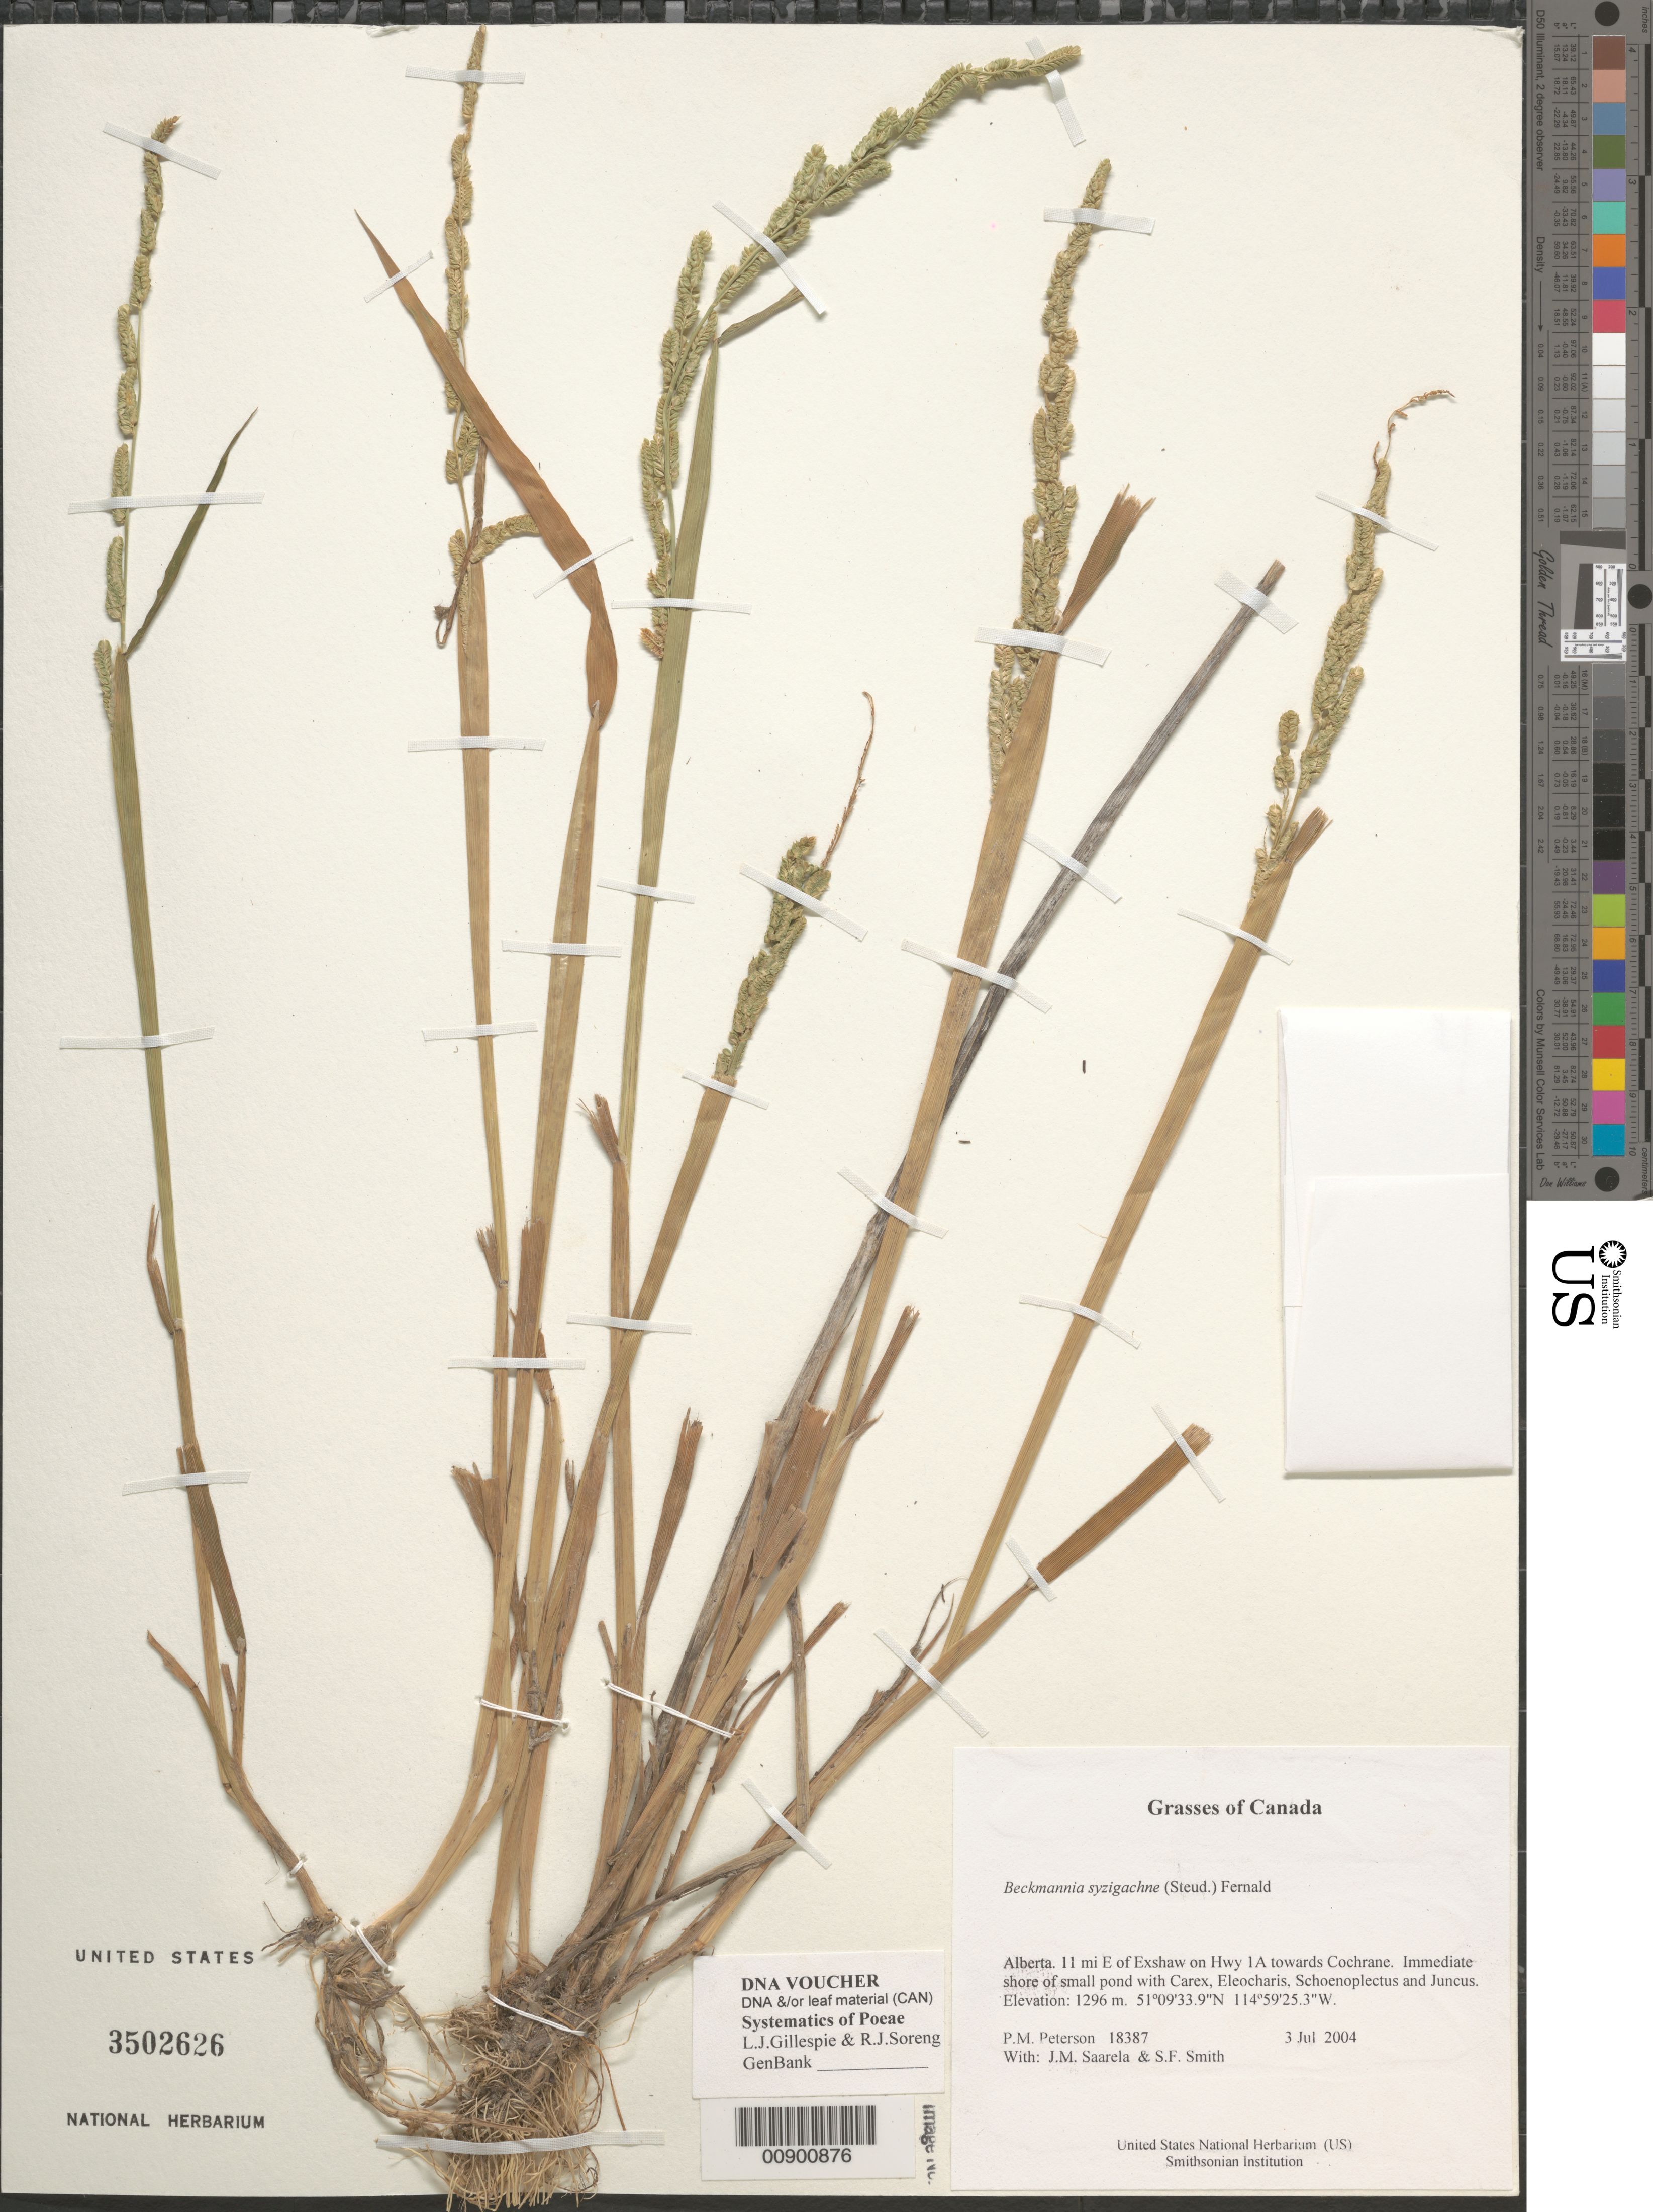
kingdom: Plantae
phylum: Tracheophyta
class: Liliopsida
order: Poales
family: Poaceae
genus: Beckmannia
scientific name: Beckmannia syzigachne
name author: (Steud.) Fernald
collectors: P. M. Peterson, J. Saarela & S.F. Smith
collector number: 18387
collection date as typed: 03 Jul 2004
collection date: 2004-07-03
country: Canada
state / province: Alberta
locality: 11 mi E of Exshaw on Hwy 1A towards Cochrane. Immediate shore of small pond with Carex, Eleocharis, Schoenoplectus and Juncus.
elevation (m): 1296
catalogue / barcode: US 3502626